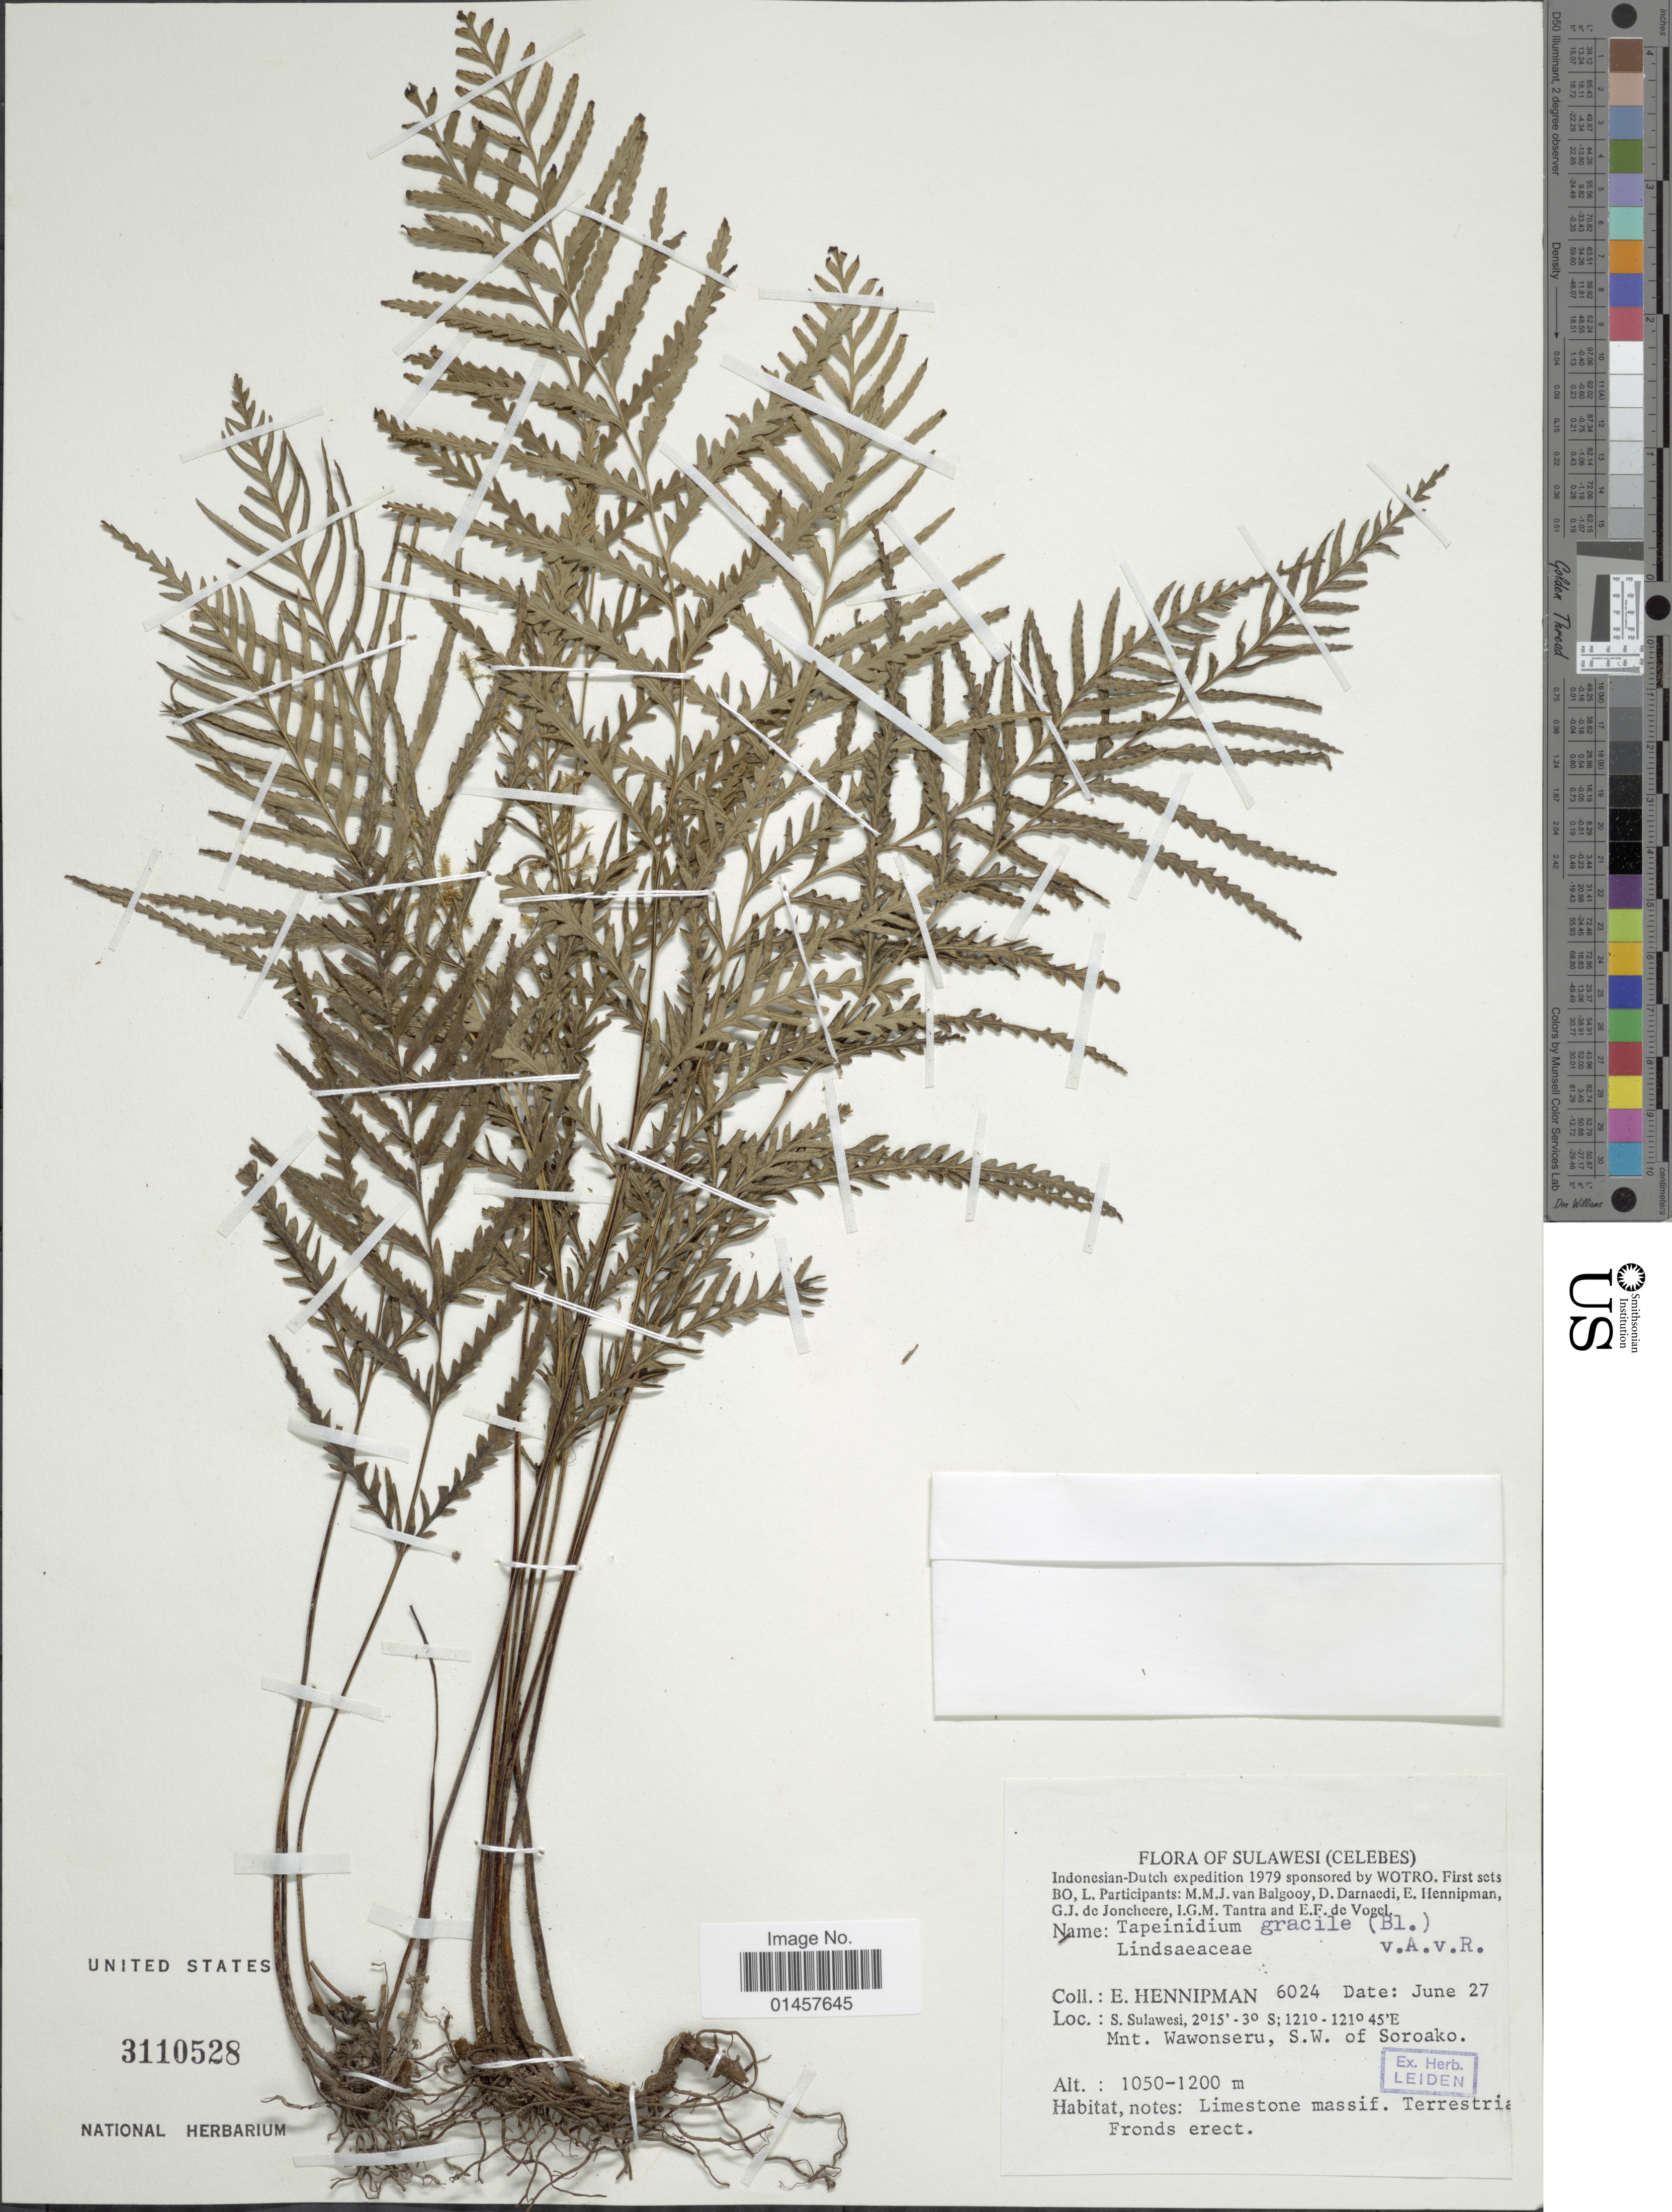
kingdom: Plantae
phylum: Tracheophyta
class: Polypodiopsida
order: Polypodiales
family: Lindsaeaceae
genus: Tapeinidium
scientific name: Tapeinidium gracile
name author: (Blume) Alderw.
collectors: E. Hennipman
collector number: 6024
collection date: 1979-06-27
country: Indonesia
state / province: Sulawesi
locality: Sulawesi(Celebes), S. Sulawesi, Mnt. Wawonseru, S.W. of Soraoko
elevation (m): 1050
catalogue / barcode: US 3110528